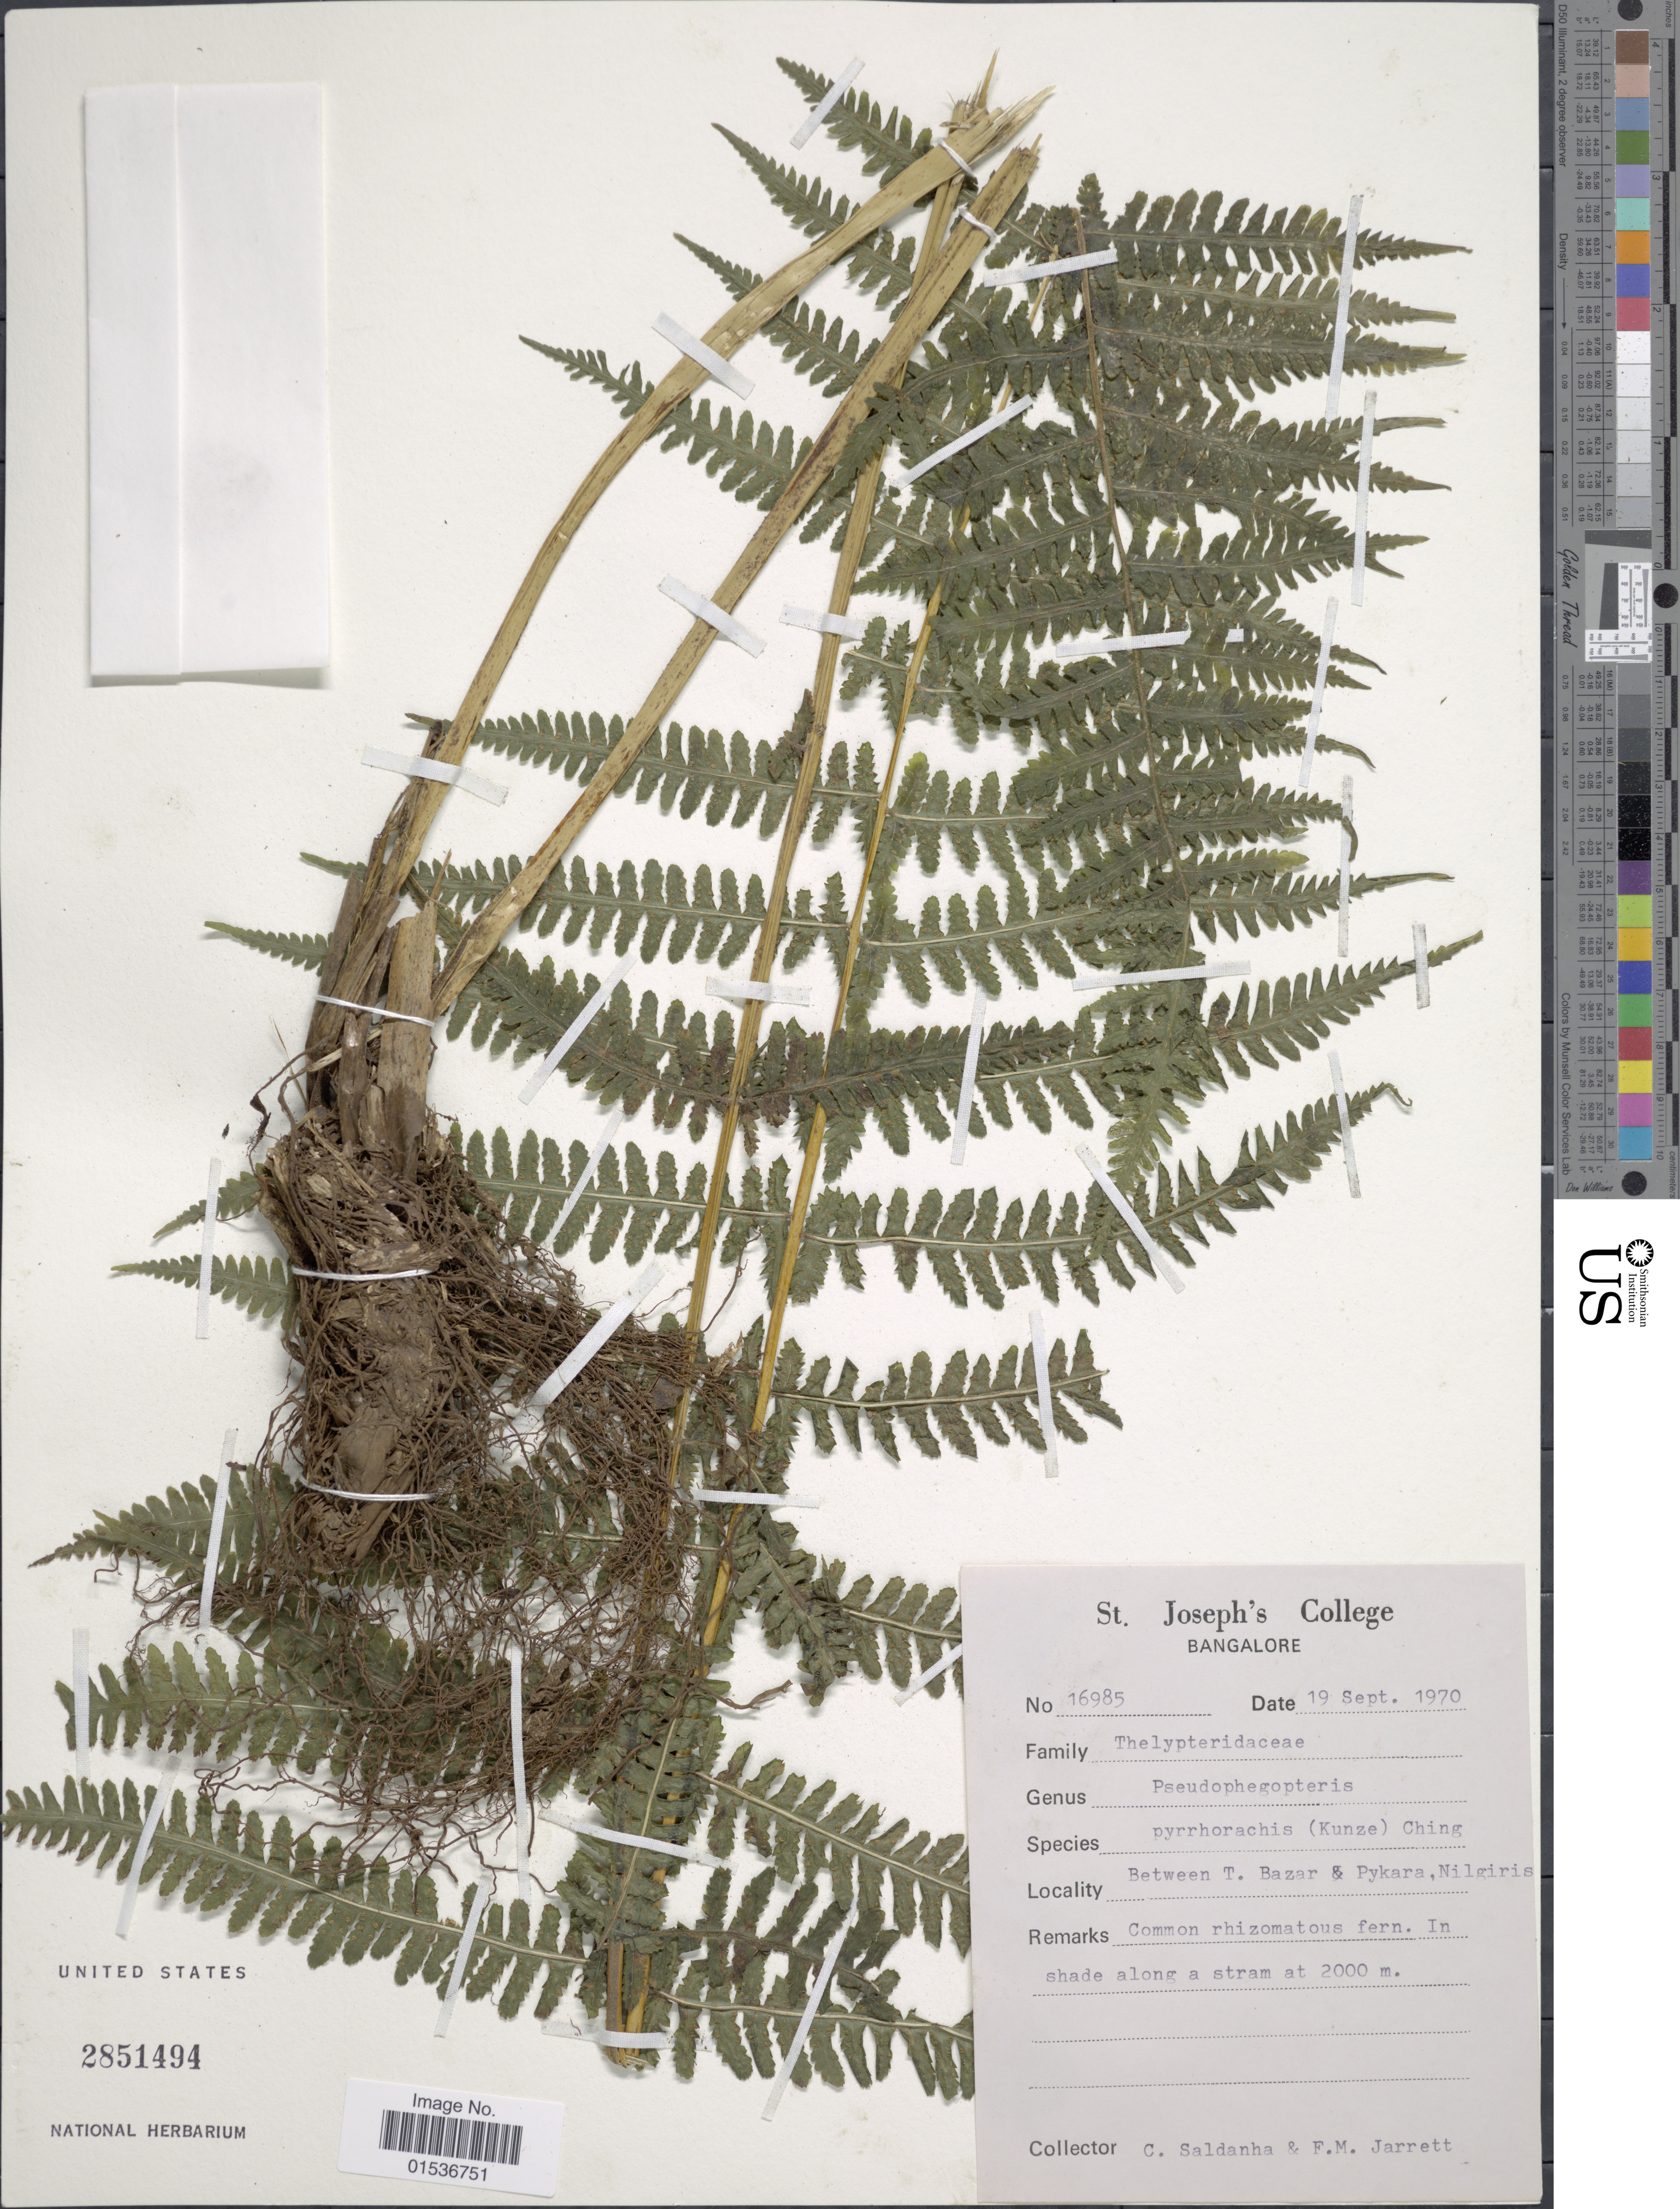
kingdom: Plantae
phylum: Tracheophyta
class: Polypodiopsida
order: Polypodiales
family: Thelypteridaceae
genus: Pseudophegopteris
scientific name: Pseudophegopteris pyrrhorachis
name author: (Kunze) Ching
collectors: C. Saldanha & F. M. Jarrett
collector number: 16985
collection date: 1970-09-19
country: India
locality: Bangalore, Between T. Bazar & Pykara, Nilgiris.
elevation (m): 2000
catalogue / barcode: US 2851494